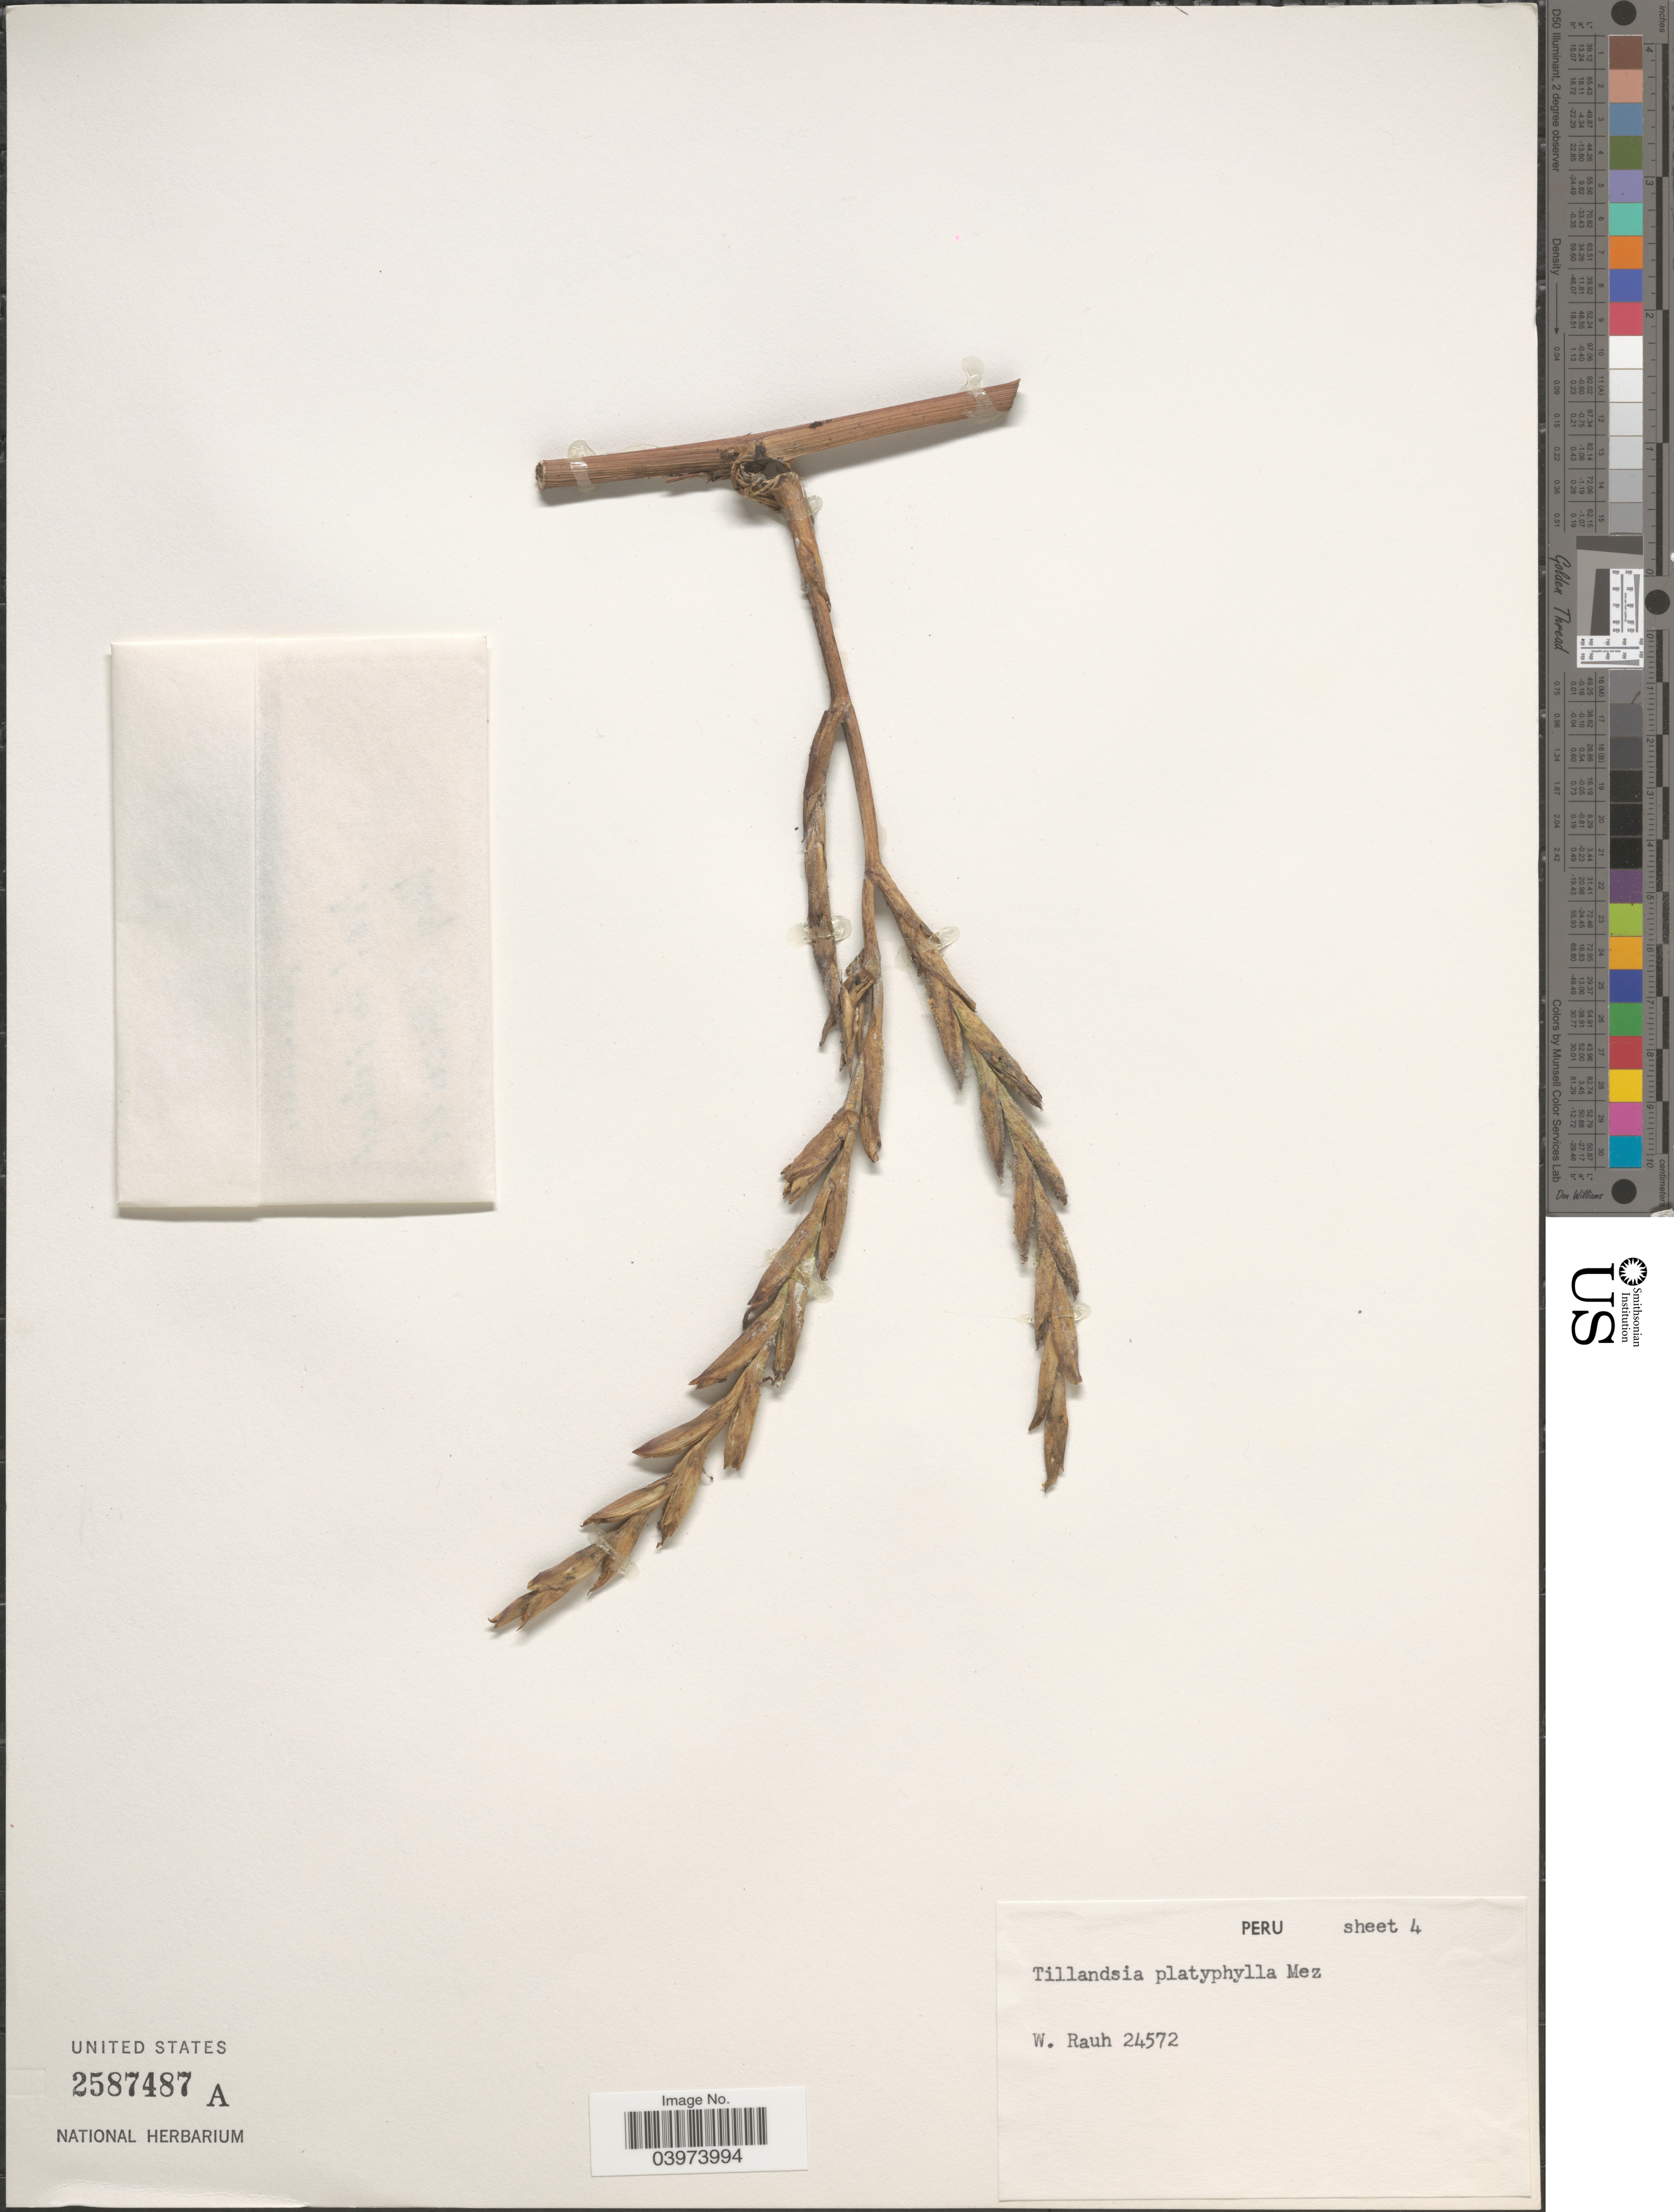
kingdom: Plantae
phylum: Tracheophyta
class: Liliopsida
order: Poales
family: Bromeliaceae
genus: Tillandsia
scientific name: Tillandsia platyphylla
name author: Mez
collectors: W. Rauh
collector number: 24572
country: Peru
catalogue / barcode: US 2587487A